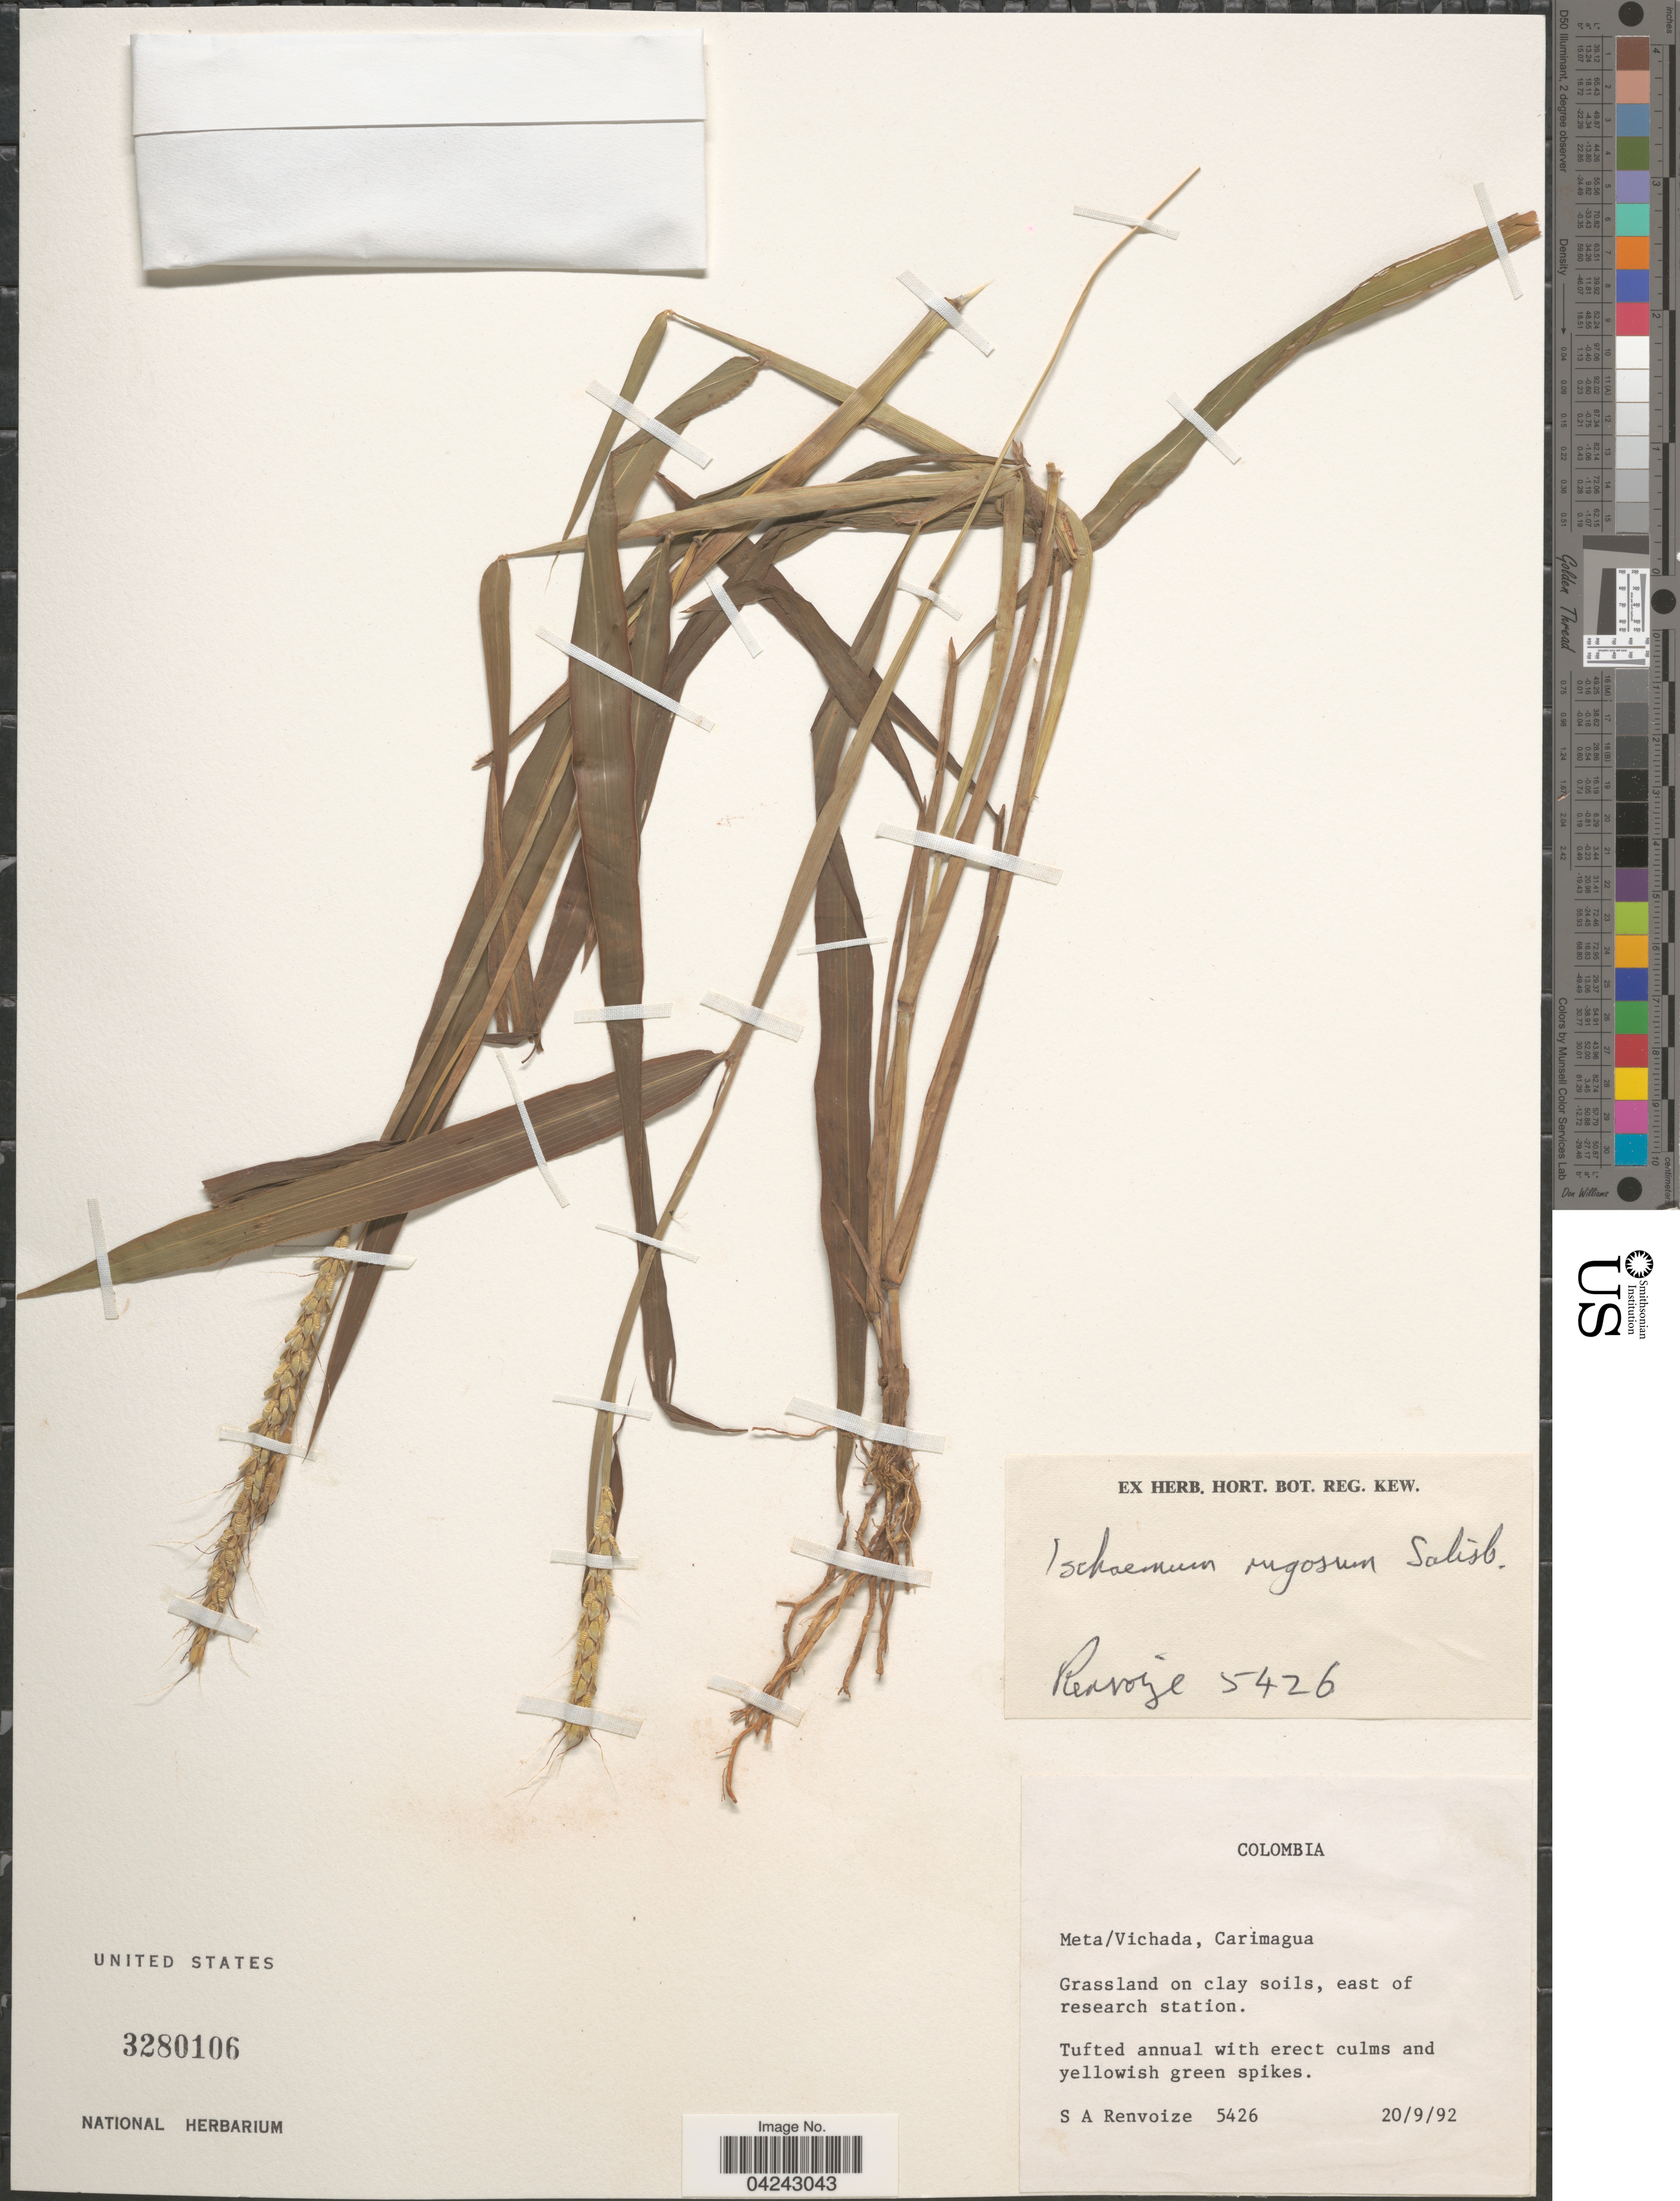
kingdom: Plantae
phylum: Tracheophyta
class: Liliopsida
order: Poales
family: Poaceae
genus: Ischaemum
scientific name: Ischaemum rugosum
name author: Salisb.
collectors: S. A. Renvoize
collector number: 5426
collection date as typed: Transcribed d/m/y: 20/9/92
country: Colombia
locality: Meta/Vichada, Carimagua.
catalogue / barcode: US 3280106